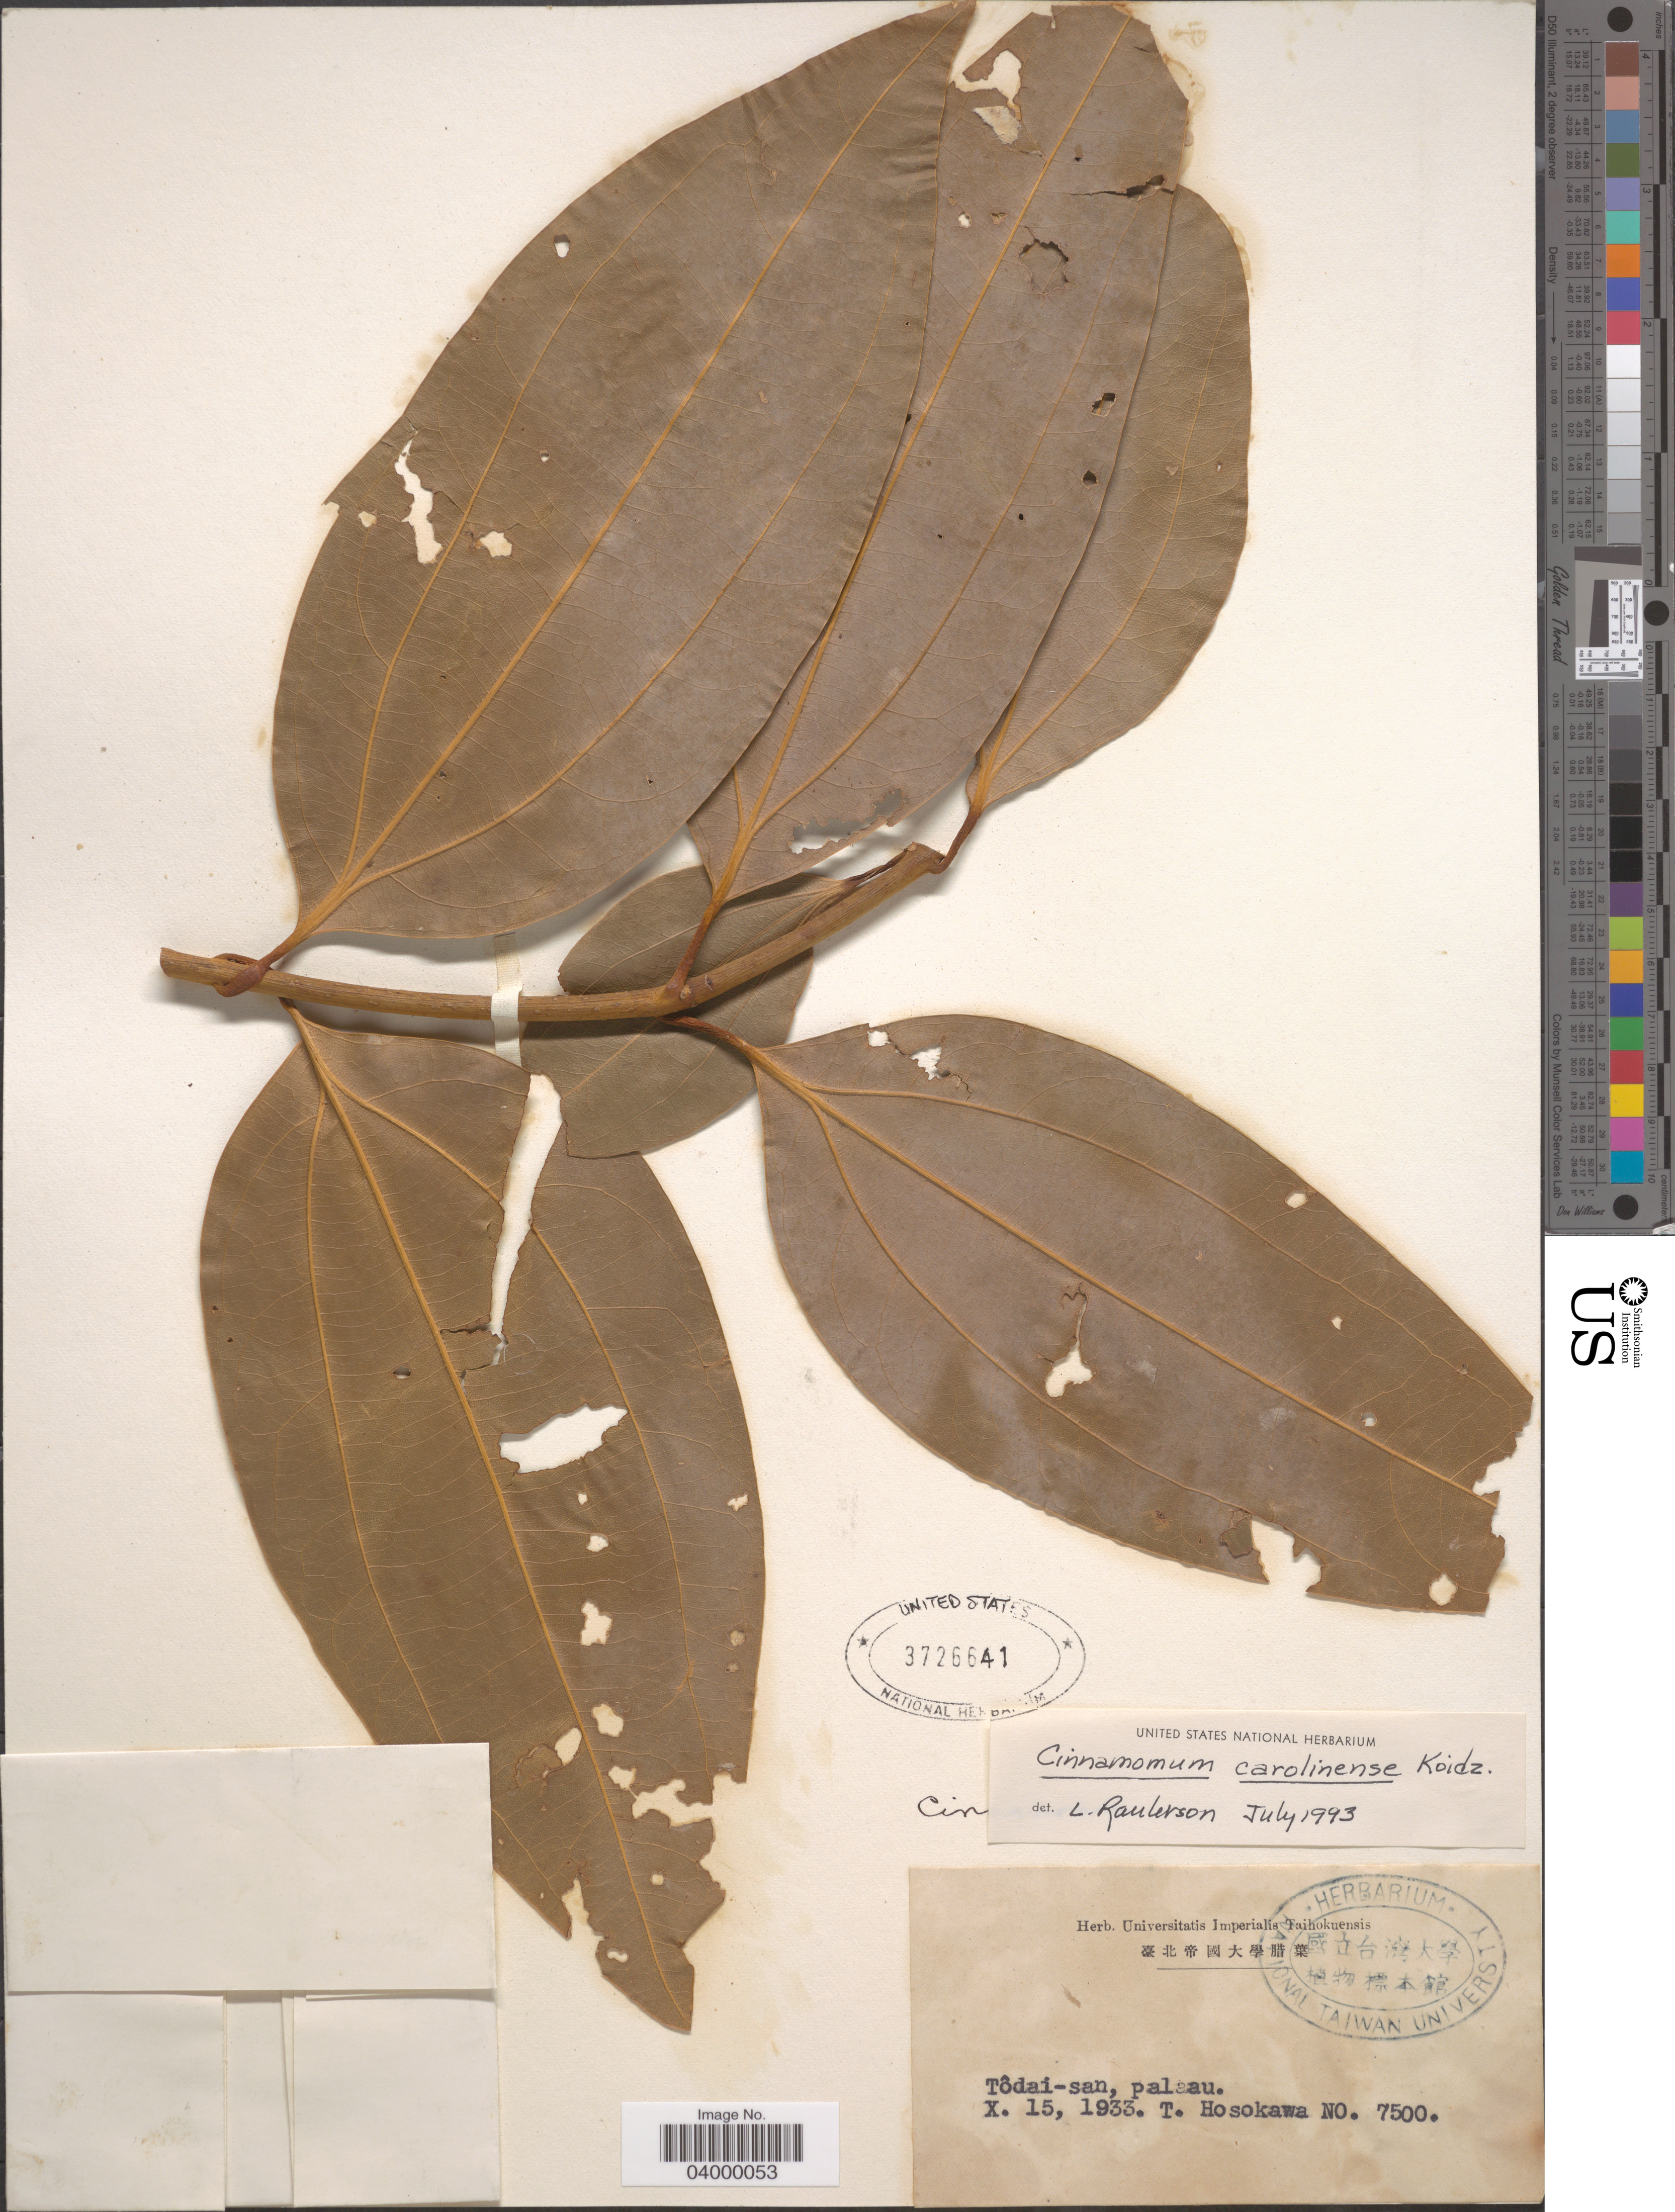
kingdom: Plantae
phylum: Tracheophyta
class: Magnoliopsida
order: Laurales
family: Lauraceae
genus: Cinnamomum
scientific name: Cinnamomum carolinense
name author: Koidz.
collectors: T. Hosokawa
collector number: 7500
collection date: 1933-10-15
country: Palau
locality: Tôdai-san, Palau.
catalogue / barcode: US 3726641